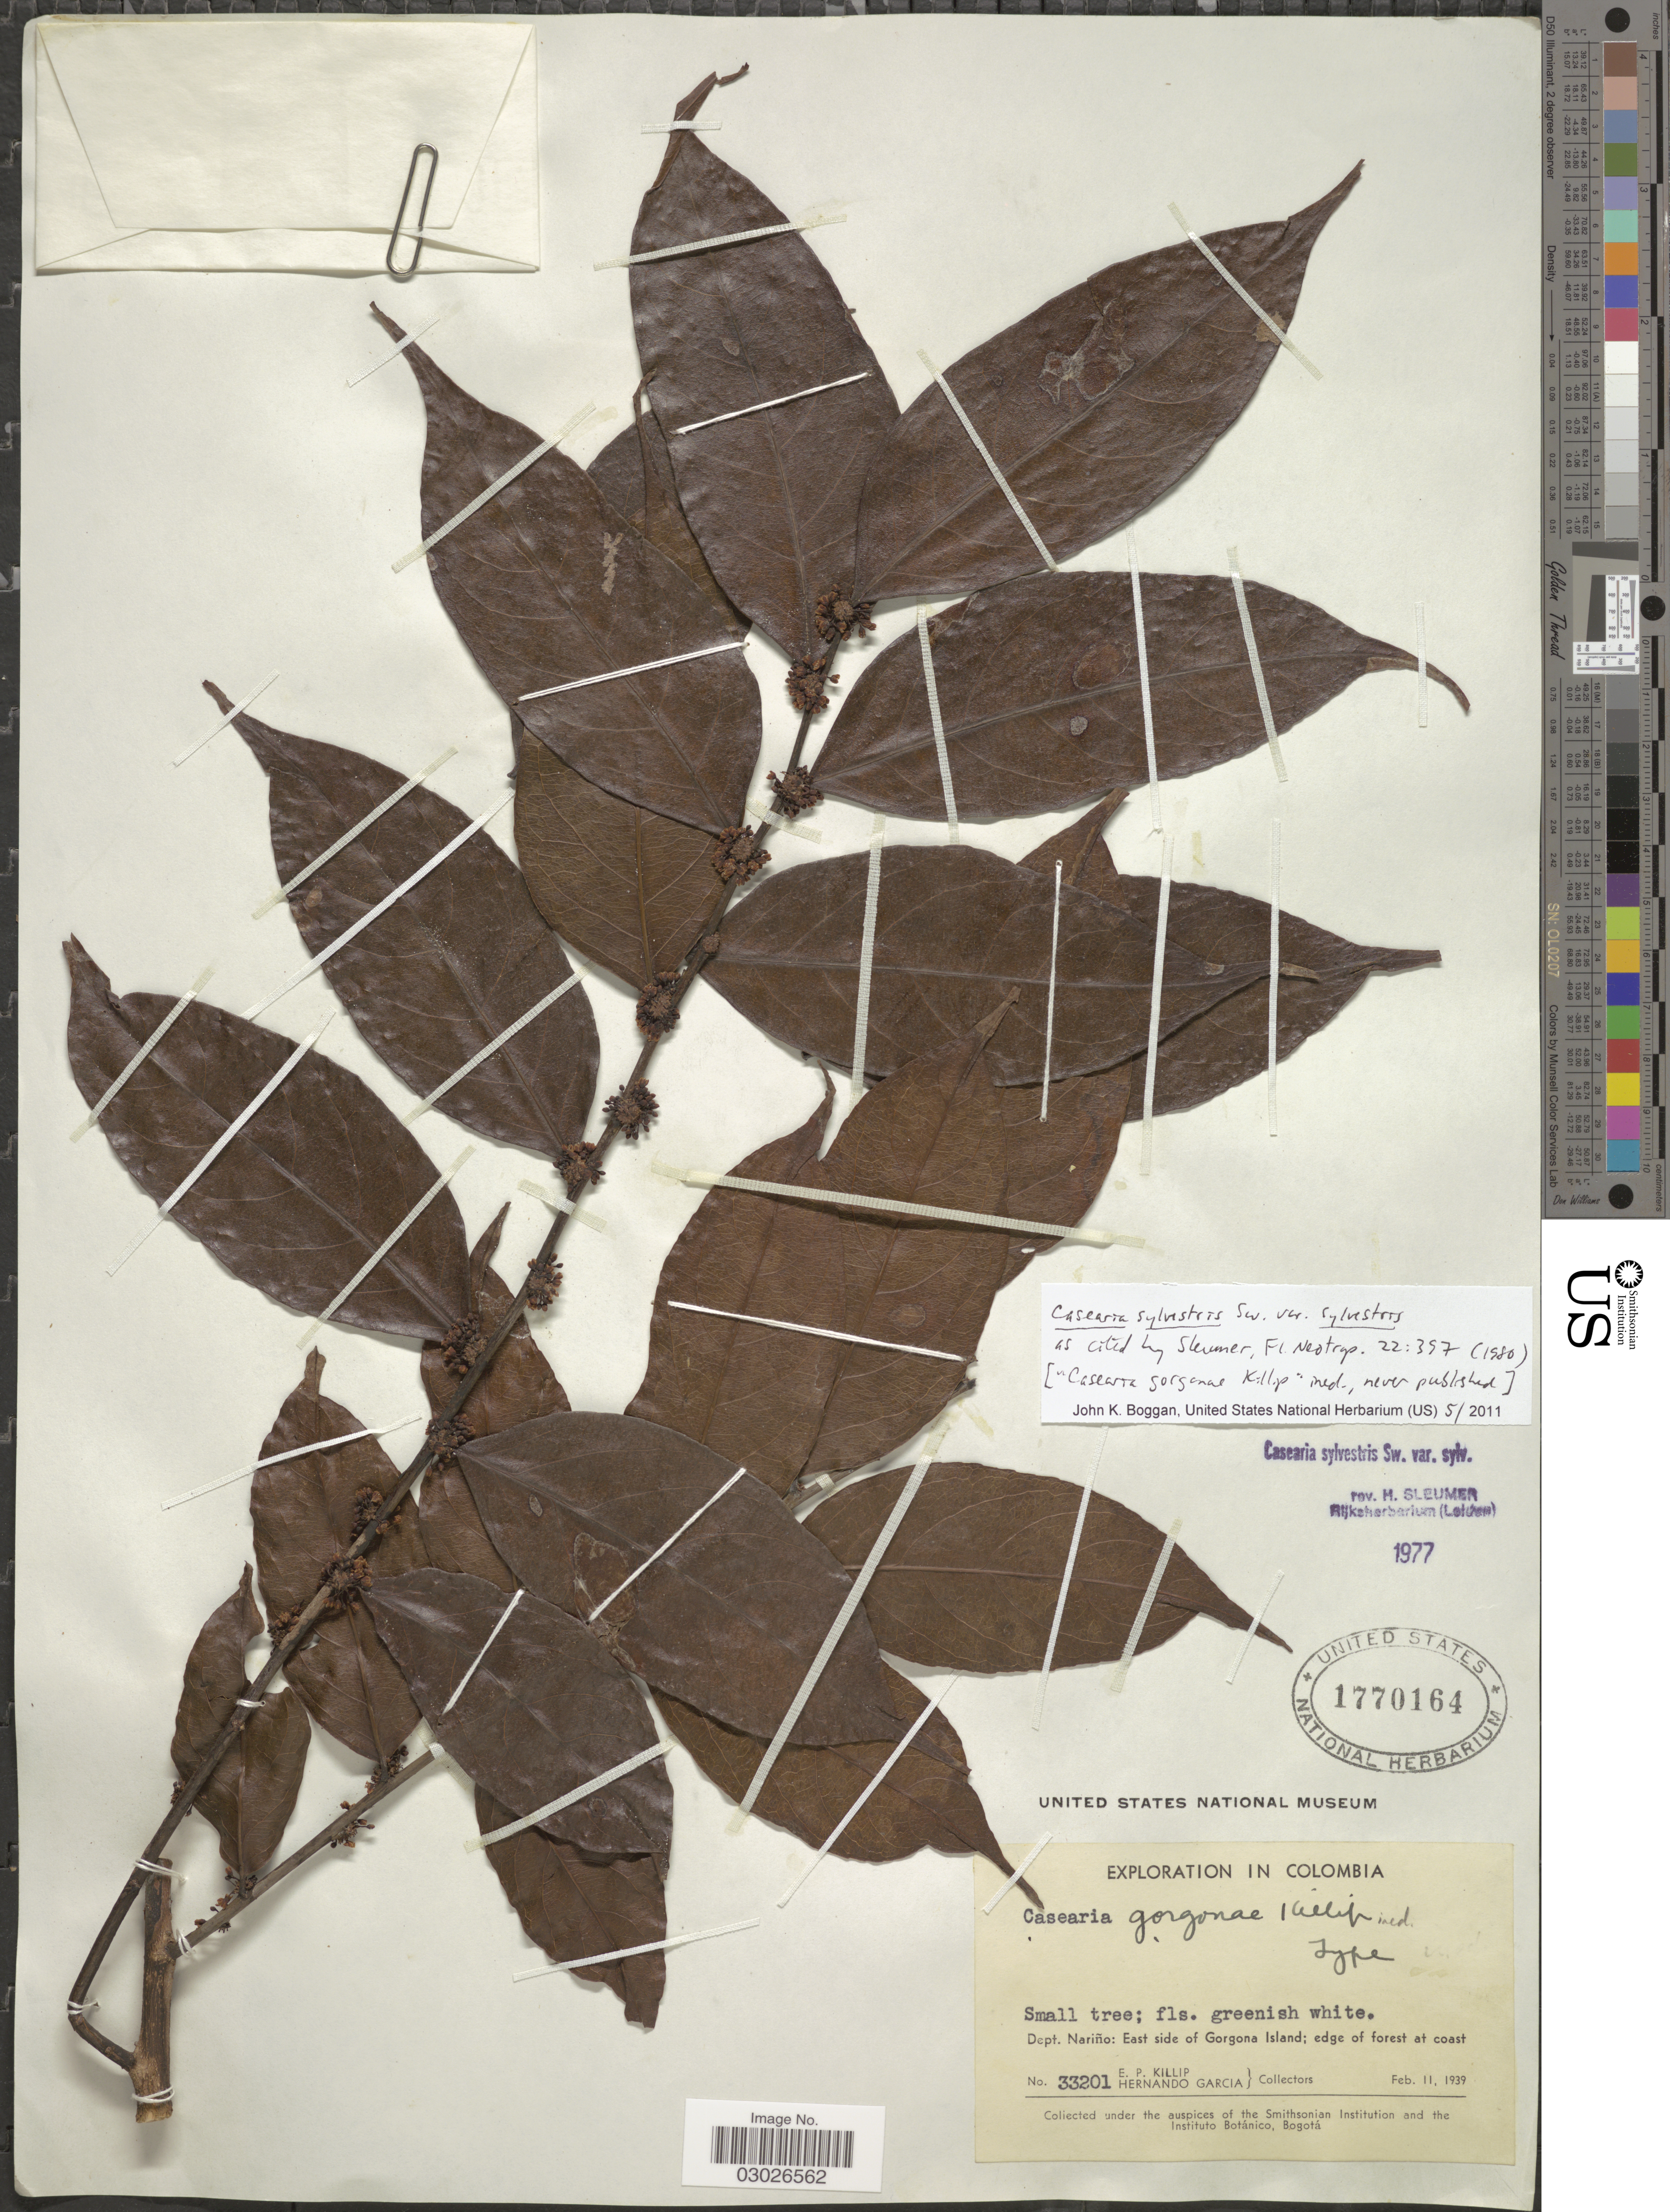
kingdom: Plantae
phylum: Tracheophyta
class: Magnoliopsida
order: Malpighiales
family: Salicaceae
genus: Casearia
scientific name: Casearia sylvestris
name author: Sw.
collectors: E. P. Killip & H. Garcia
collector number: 33201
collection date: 1939-02-11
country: Colombia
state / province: Nariño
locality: Dept. Nariño: East side of Gorgona Island; edge of forest at coast.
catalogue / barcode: US 1770164